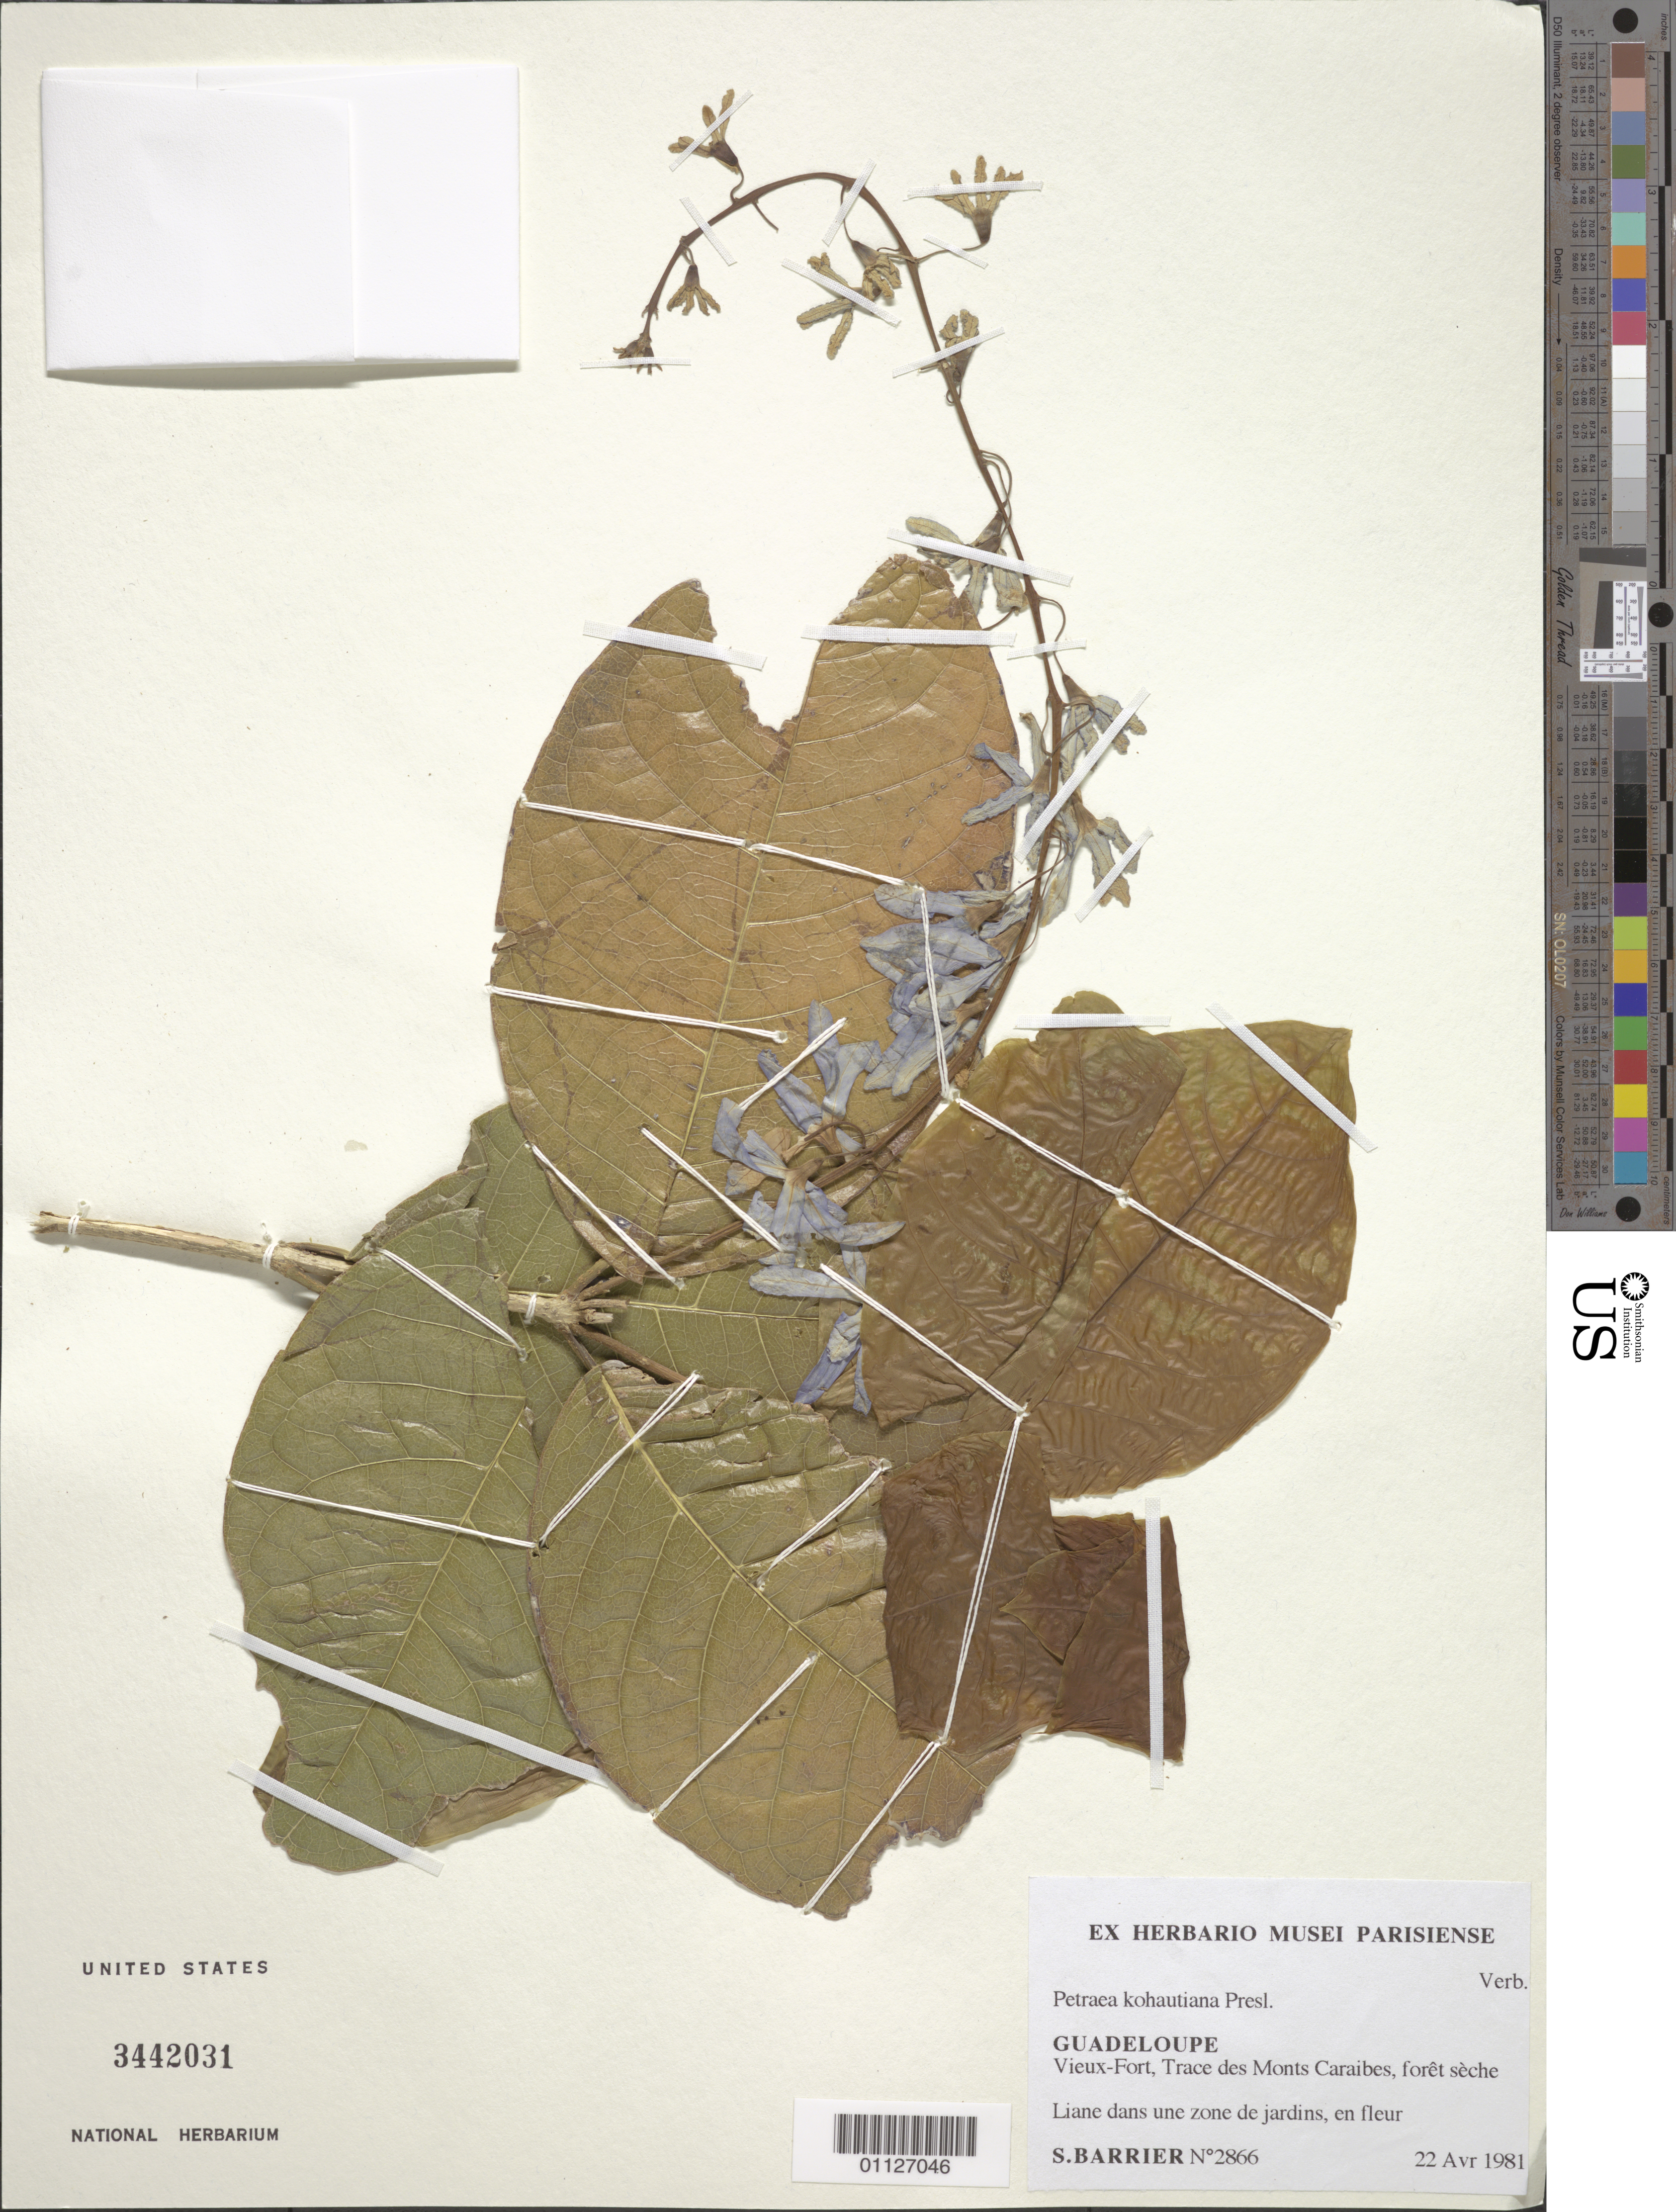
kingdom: Plantae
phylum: Tracheophyta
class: Magnoliopsida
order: Lamiales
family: Verbenaceae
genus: Petrea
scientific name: Petrea volubilis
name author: L.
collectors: S. Barrier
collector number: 2866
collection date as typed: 22 Apr 1981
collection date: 1981-04-22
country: Guadeloupe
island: Basse Terre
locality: Vieux-Fort, Trace des Monts Caraibes, forêt sèche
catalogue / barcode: US 3442031